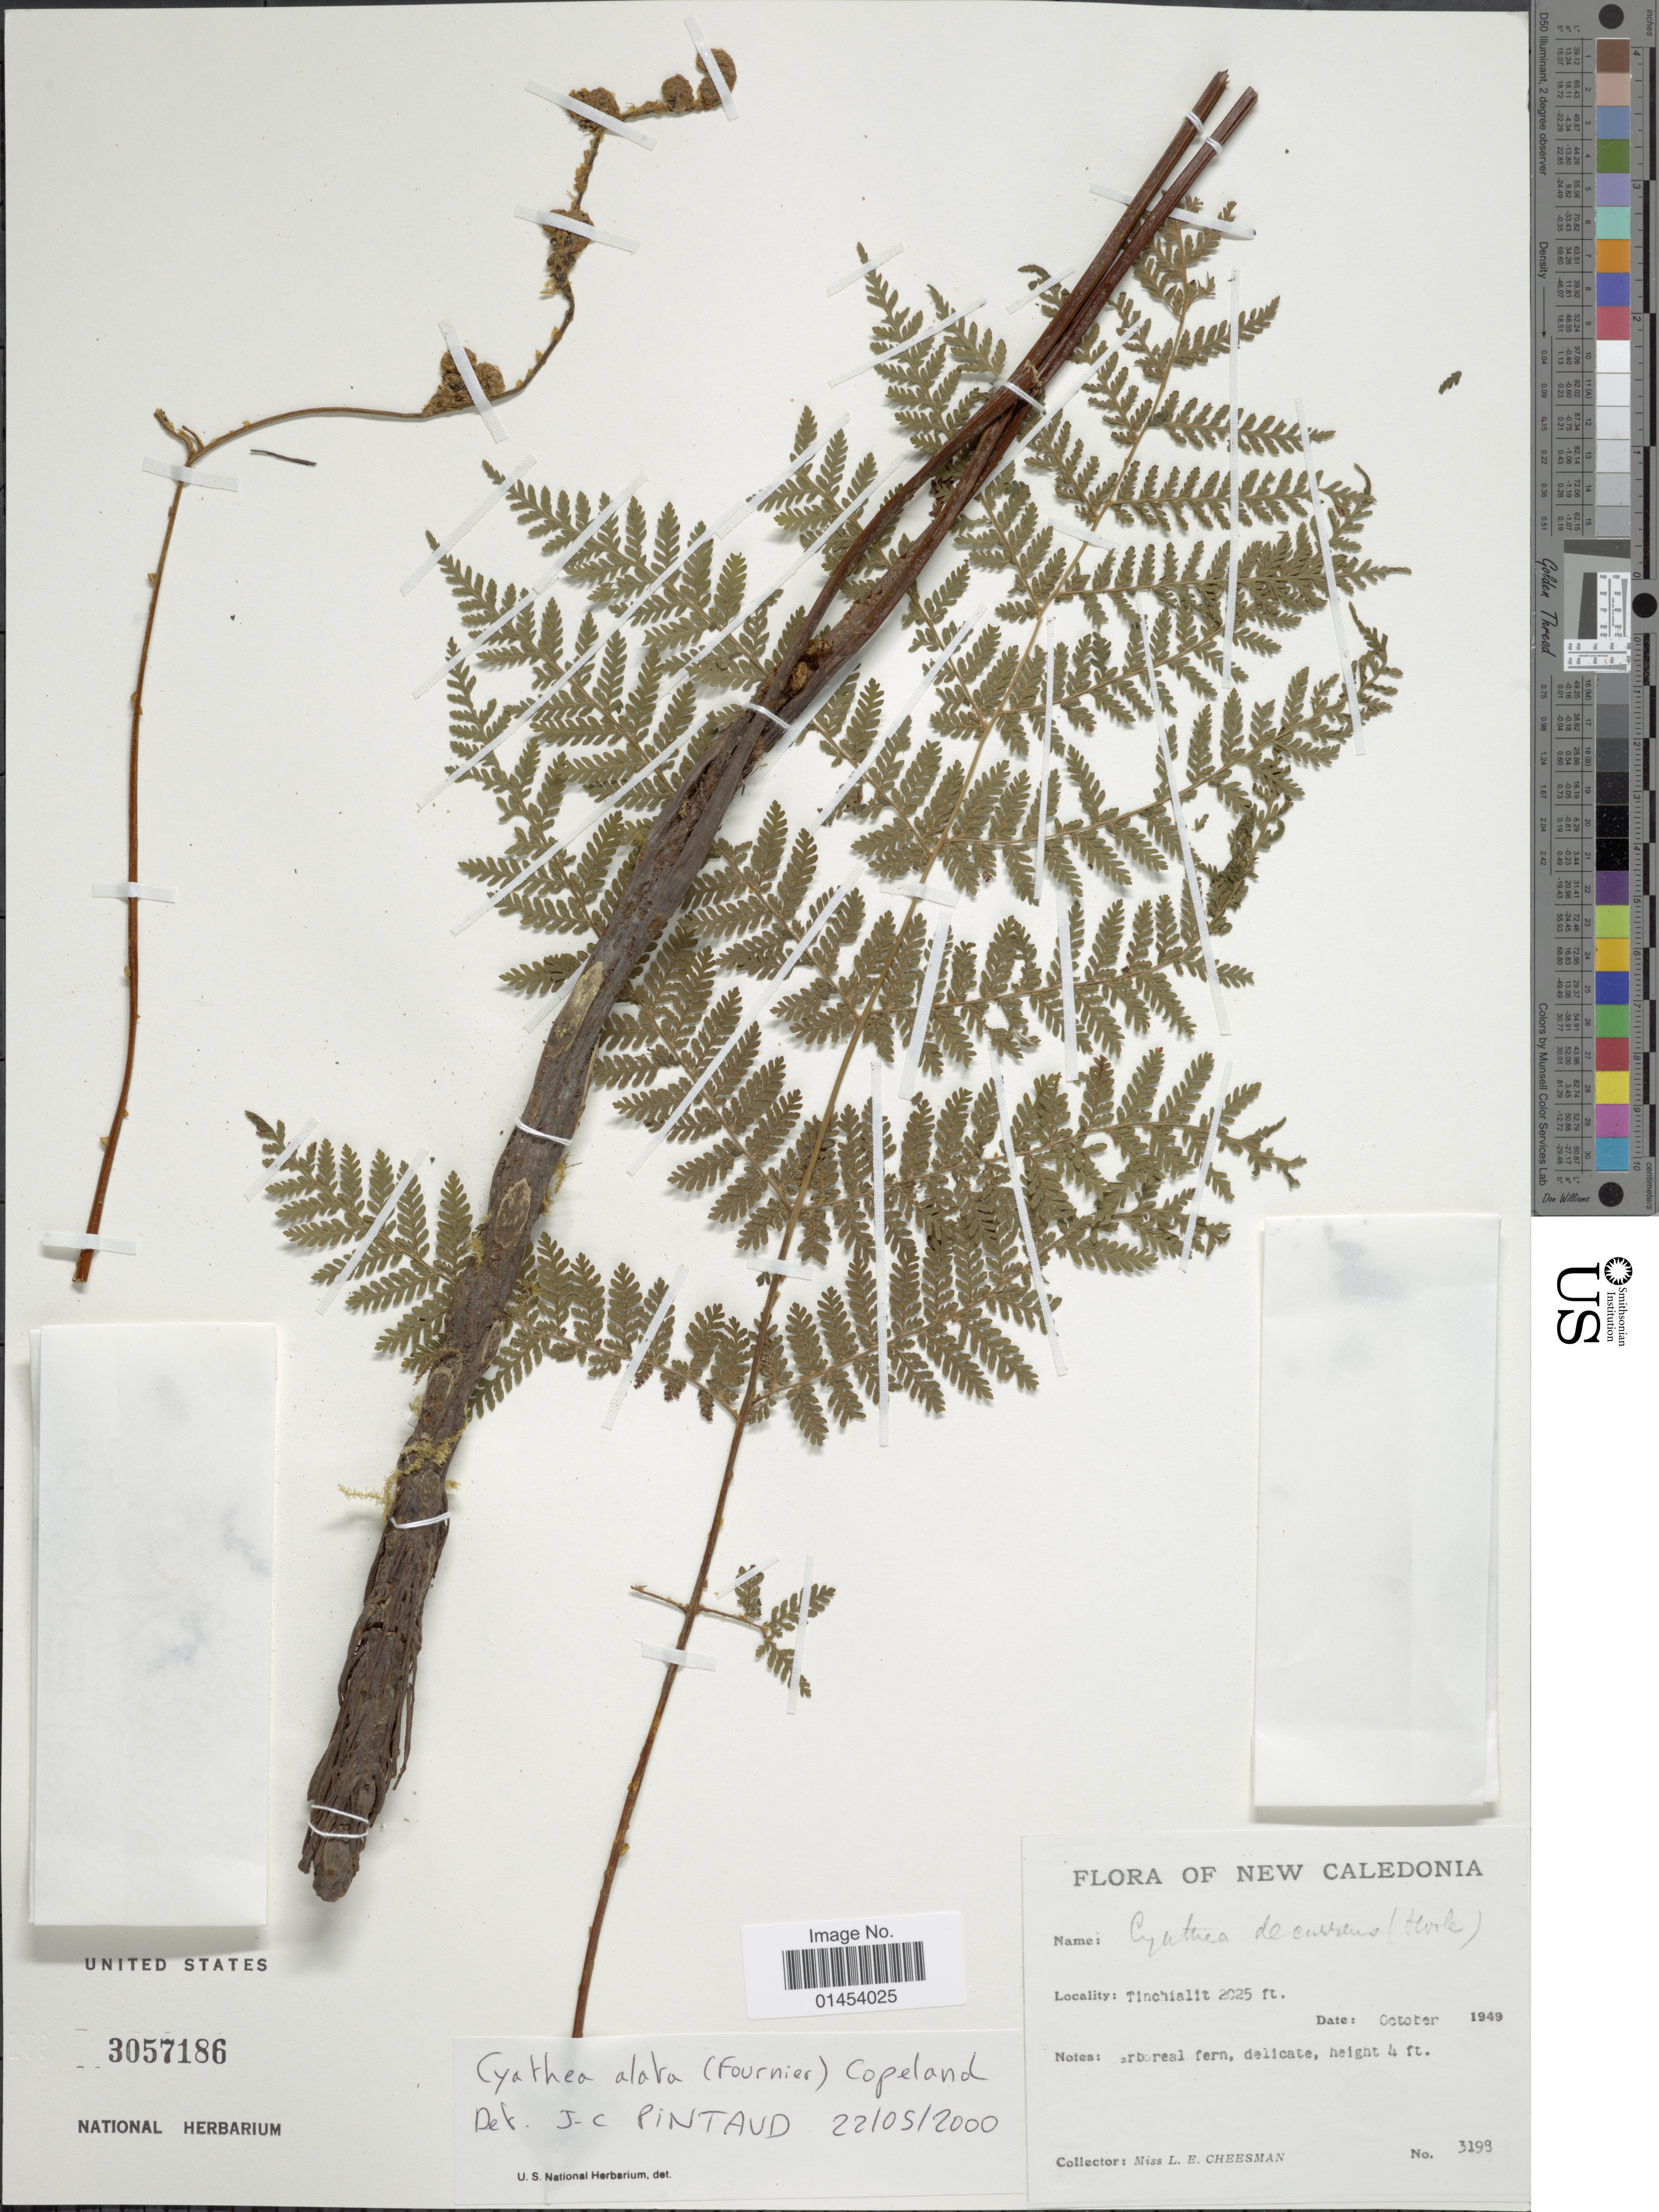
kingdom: Plantae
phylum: Tracheophyta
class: Polypodiopsida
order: Cyatheales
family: Cyatheaceae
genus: Cyathea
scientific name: Cyathea alata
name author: (E. Fourn.) Copel.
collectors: L. E. Cheesman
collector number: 3198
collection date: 1949-10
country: New Caledonia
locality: Tinchialit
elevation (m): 617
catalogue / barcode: US 3057186